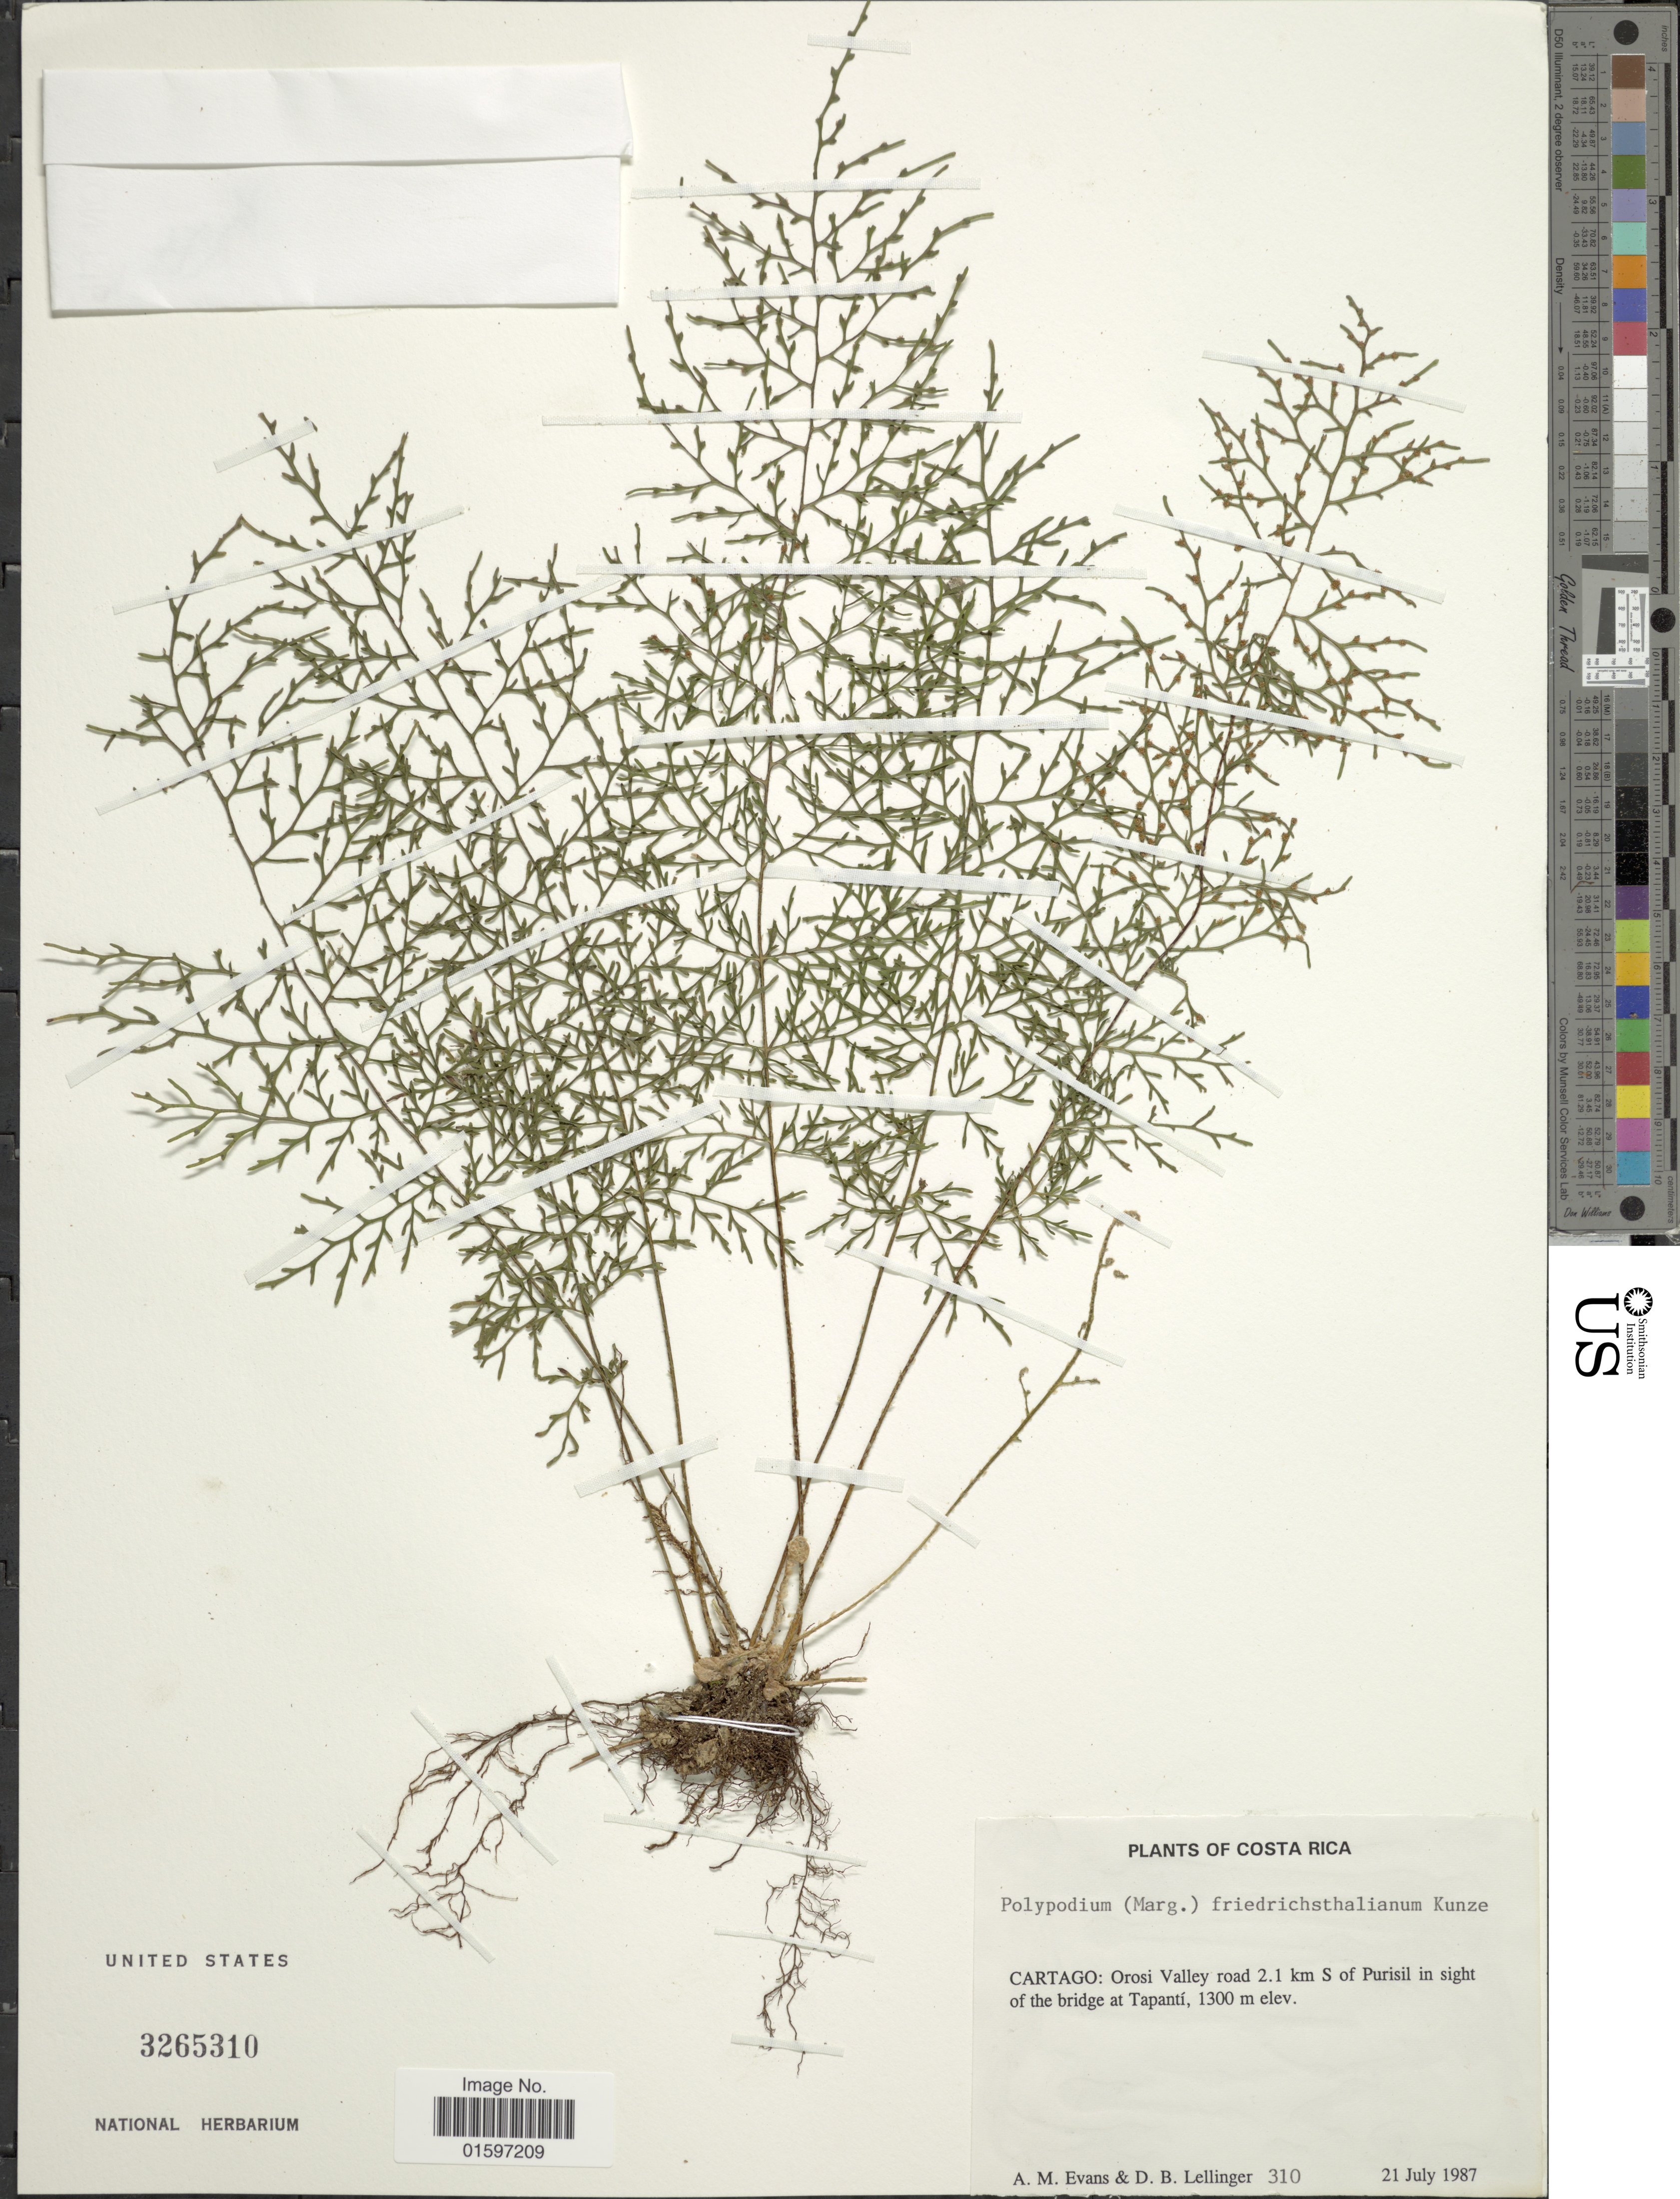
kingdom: Plantae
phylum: Tracheophyta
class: Polypodiopsida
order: Polypodiales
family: Polypodiaceae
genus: Pleopeltis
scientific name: Pleopeltis friedrichsthaliana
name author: (Kunze)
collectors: A. M. Evans & D. B. Lellinger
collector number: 310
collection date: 1987-07-21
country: Costa Rica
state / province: Cartago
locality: Orosi Valley road 2.1 km S of Purisil in sight of the bridge at Tapantí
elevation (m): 1300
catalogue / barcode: US 3265310